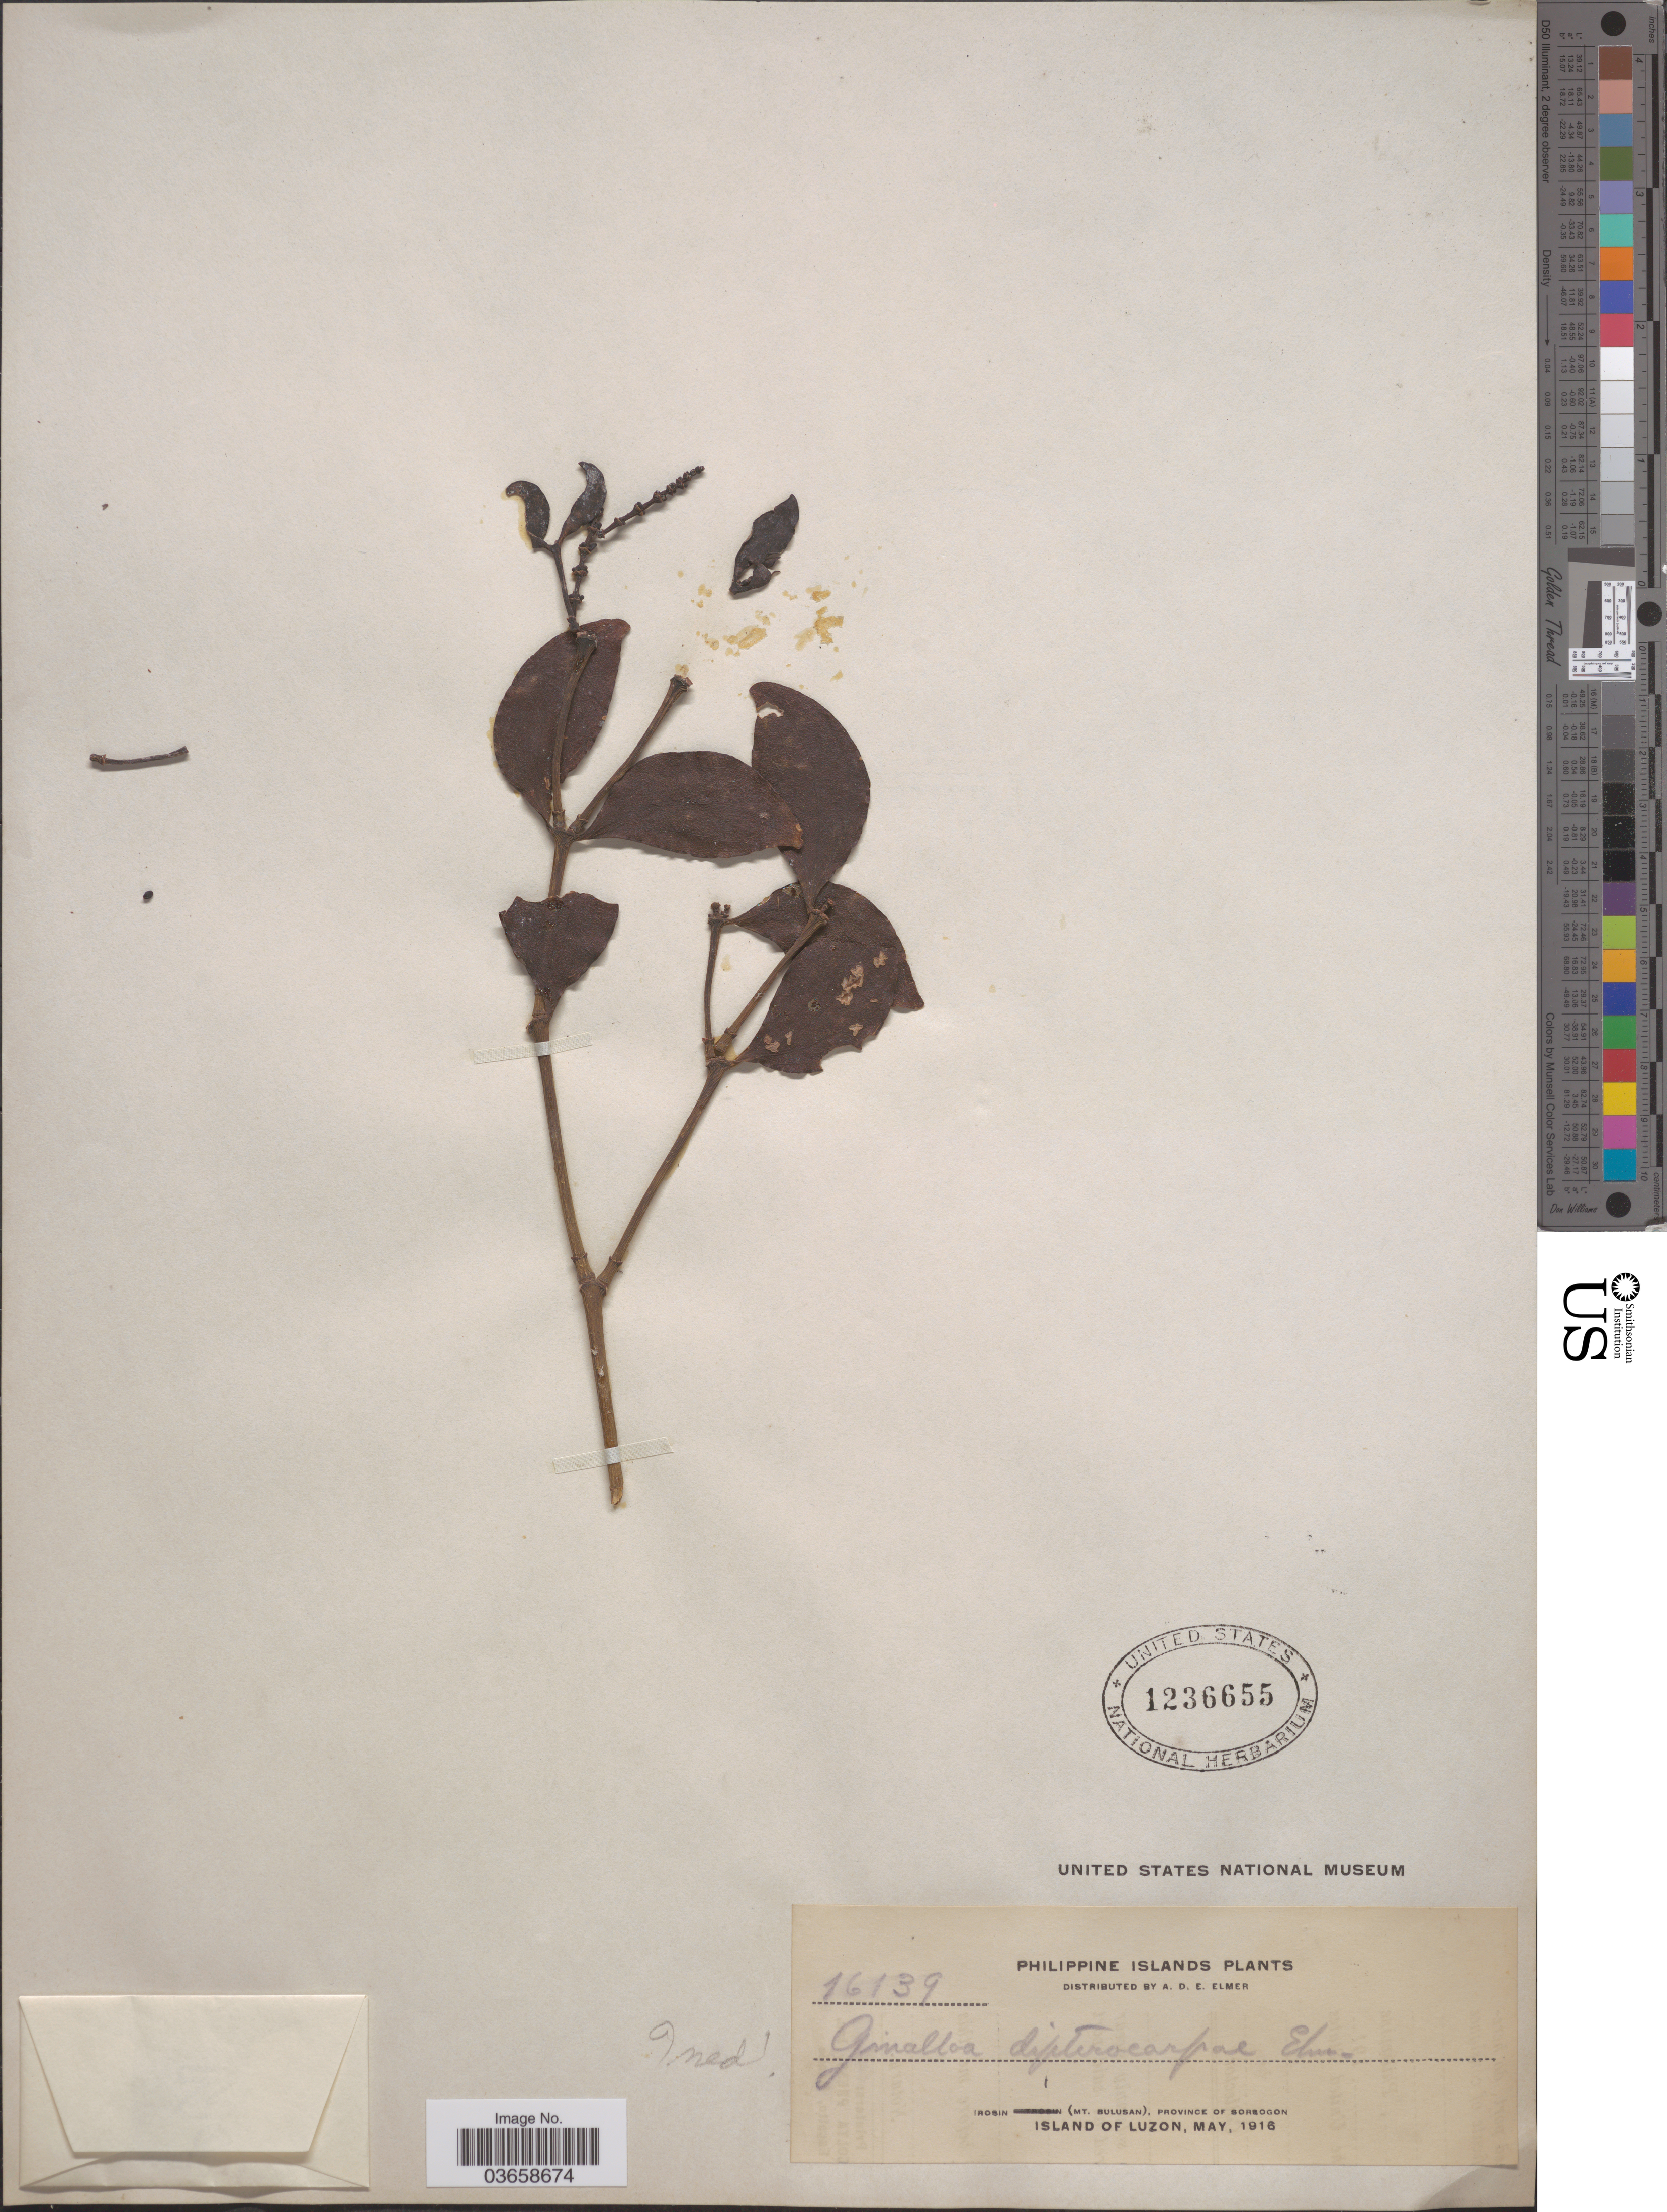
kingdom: Plantae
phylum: Tracheophyta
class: Magnoliopsida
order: Santalales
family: Viscaceae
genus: Ginalloa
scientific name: Ginalloa sp.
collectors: A. D. E. Elmer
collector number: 16139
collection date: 1916-05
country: Philippines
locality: Irosin (Mt. Bulusan), Province of Sorsogon. Island of Luzon.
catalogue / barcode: US 1236655